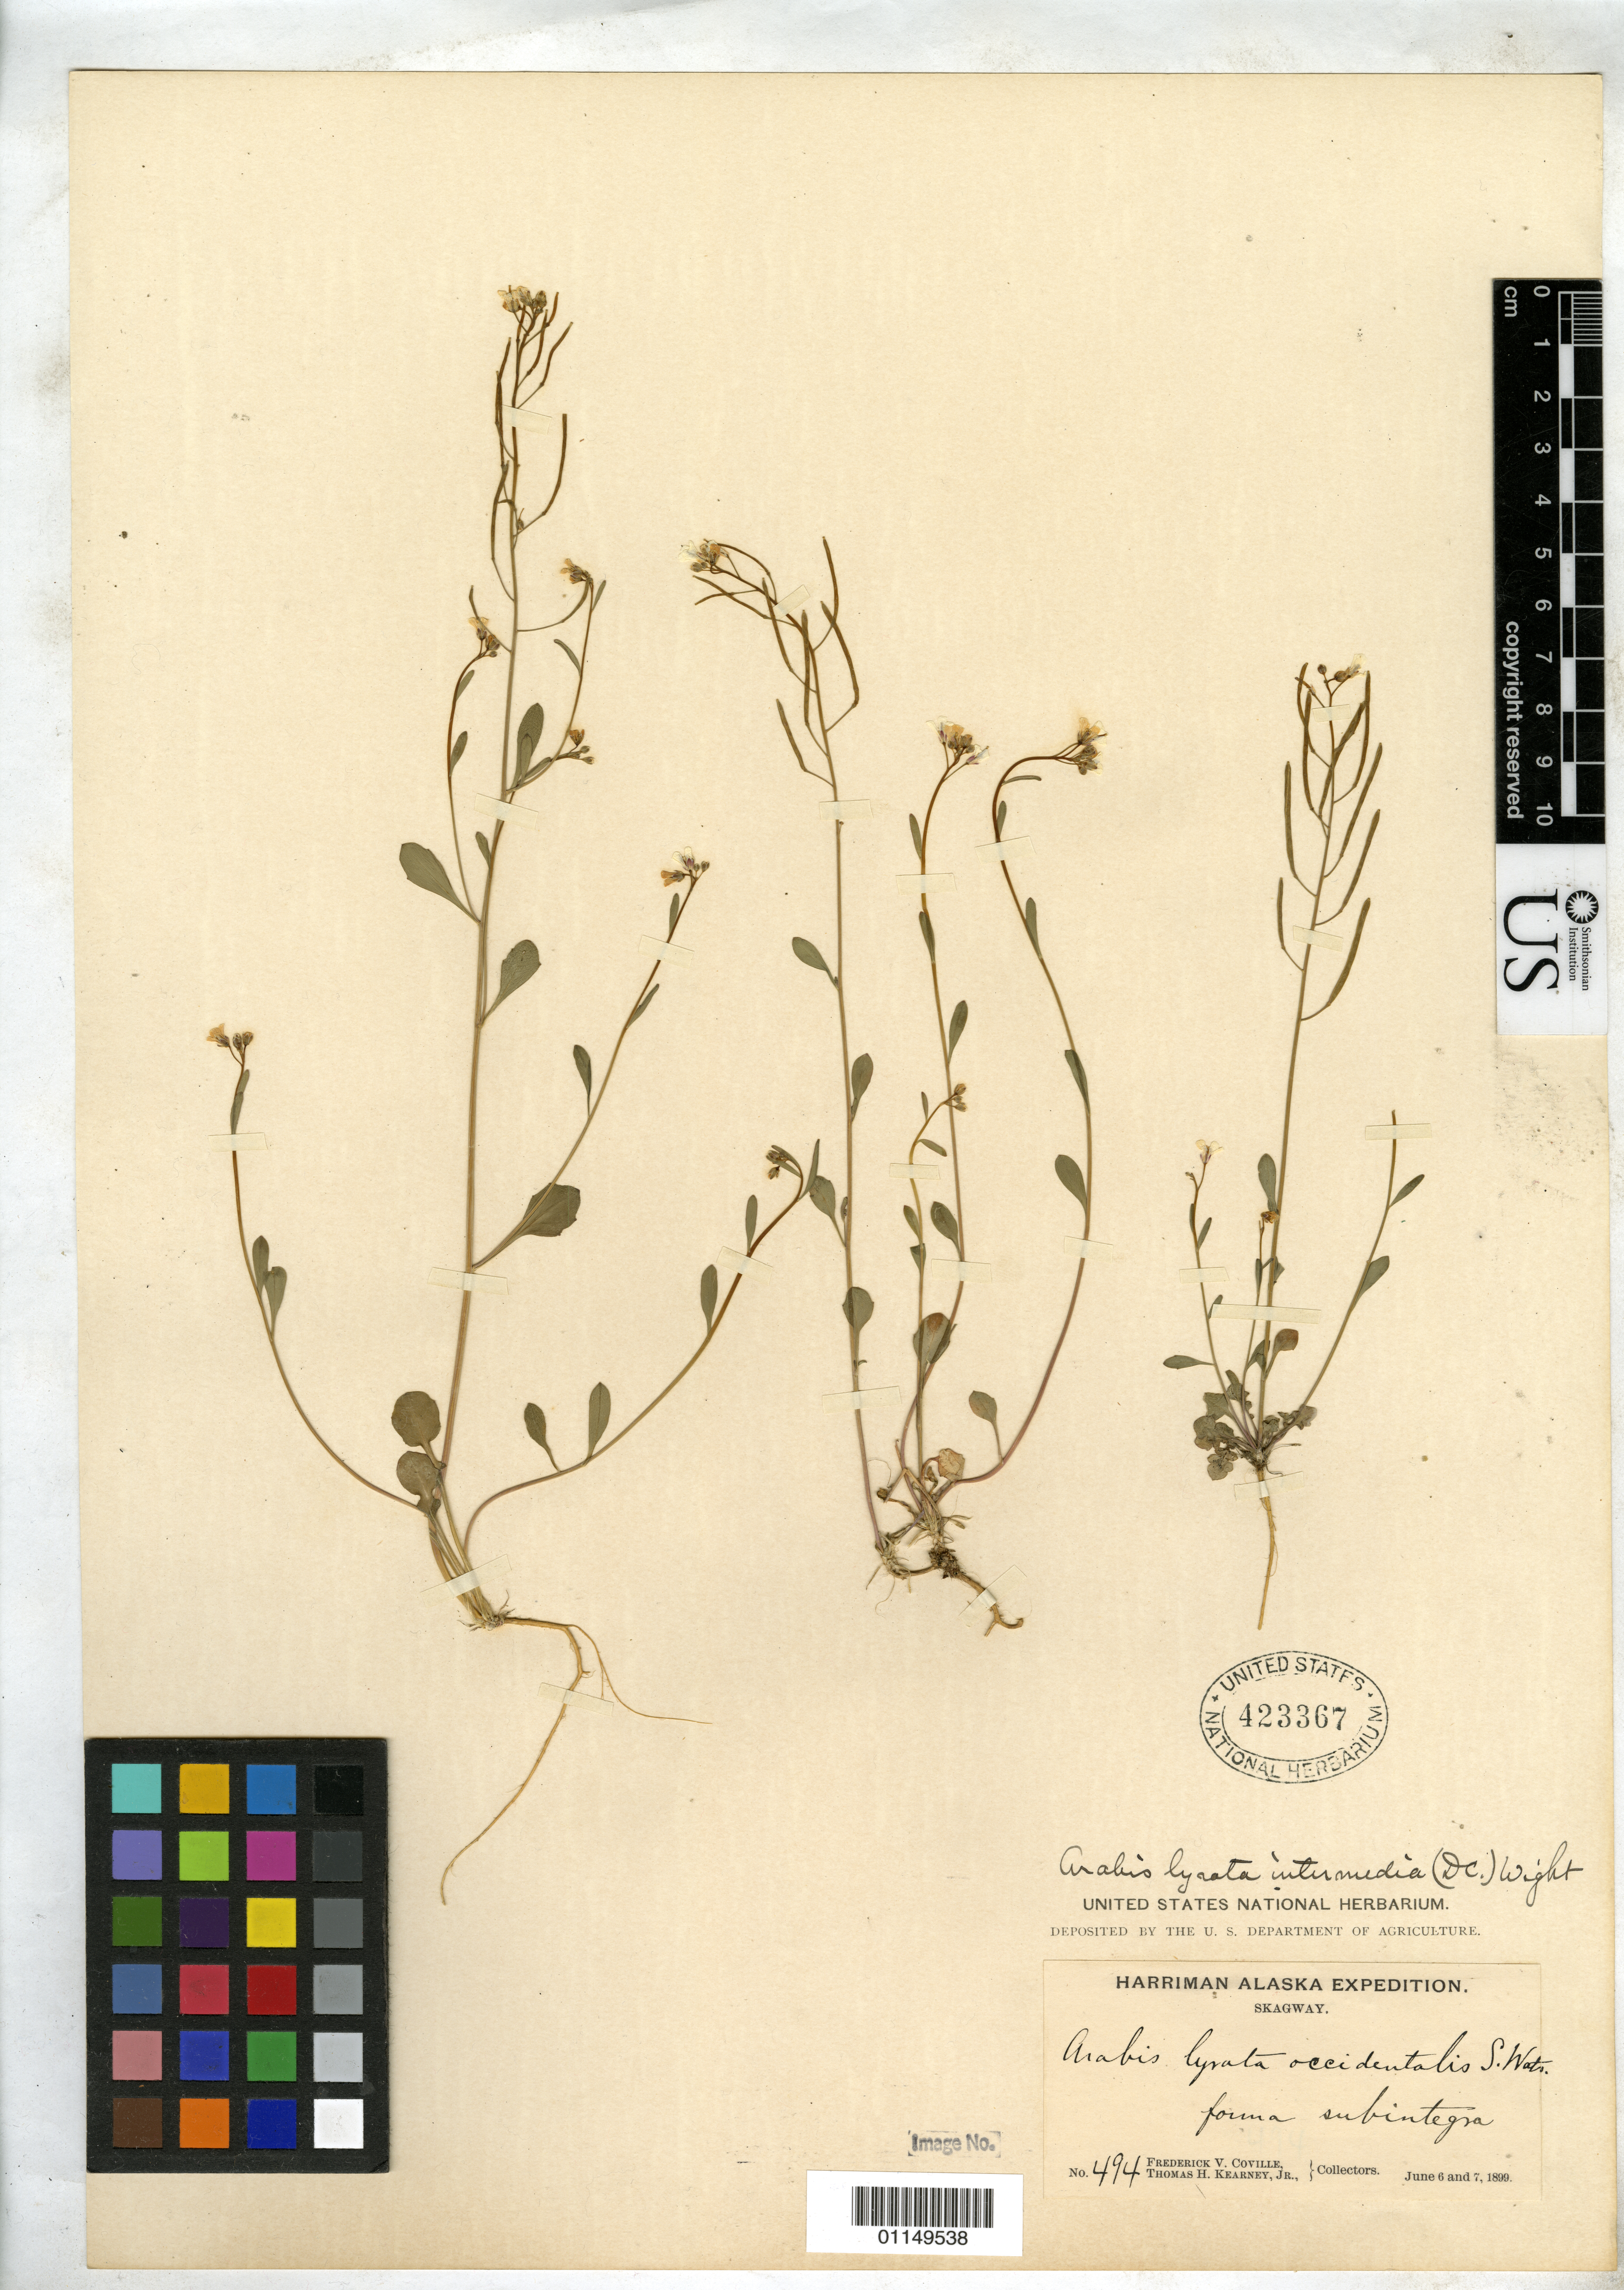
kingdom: Plantae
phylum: Tracheophyta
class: Magnoliopsida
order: Brassicales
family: Brassicaceae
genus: Arabis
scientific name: Arabis lyrata subsp. kamtschatica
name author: Hultén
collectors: F. V. Coville & T. H. Kearney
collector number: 494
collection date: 1899-06-06/1899-06-07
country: United States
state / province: Alaska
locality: Skagway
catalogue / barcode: US 423367